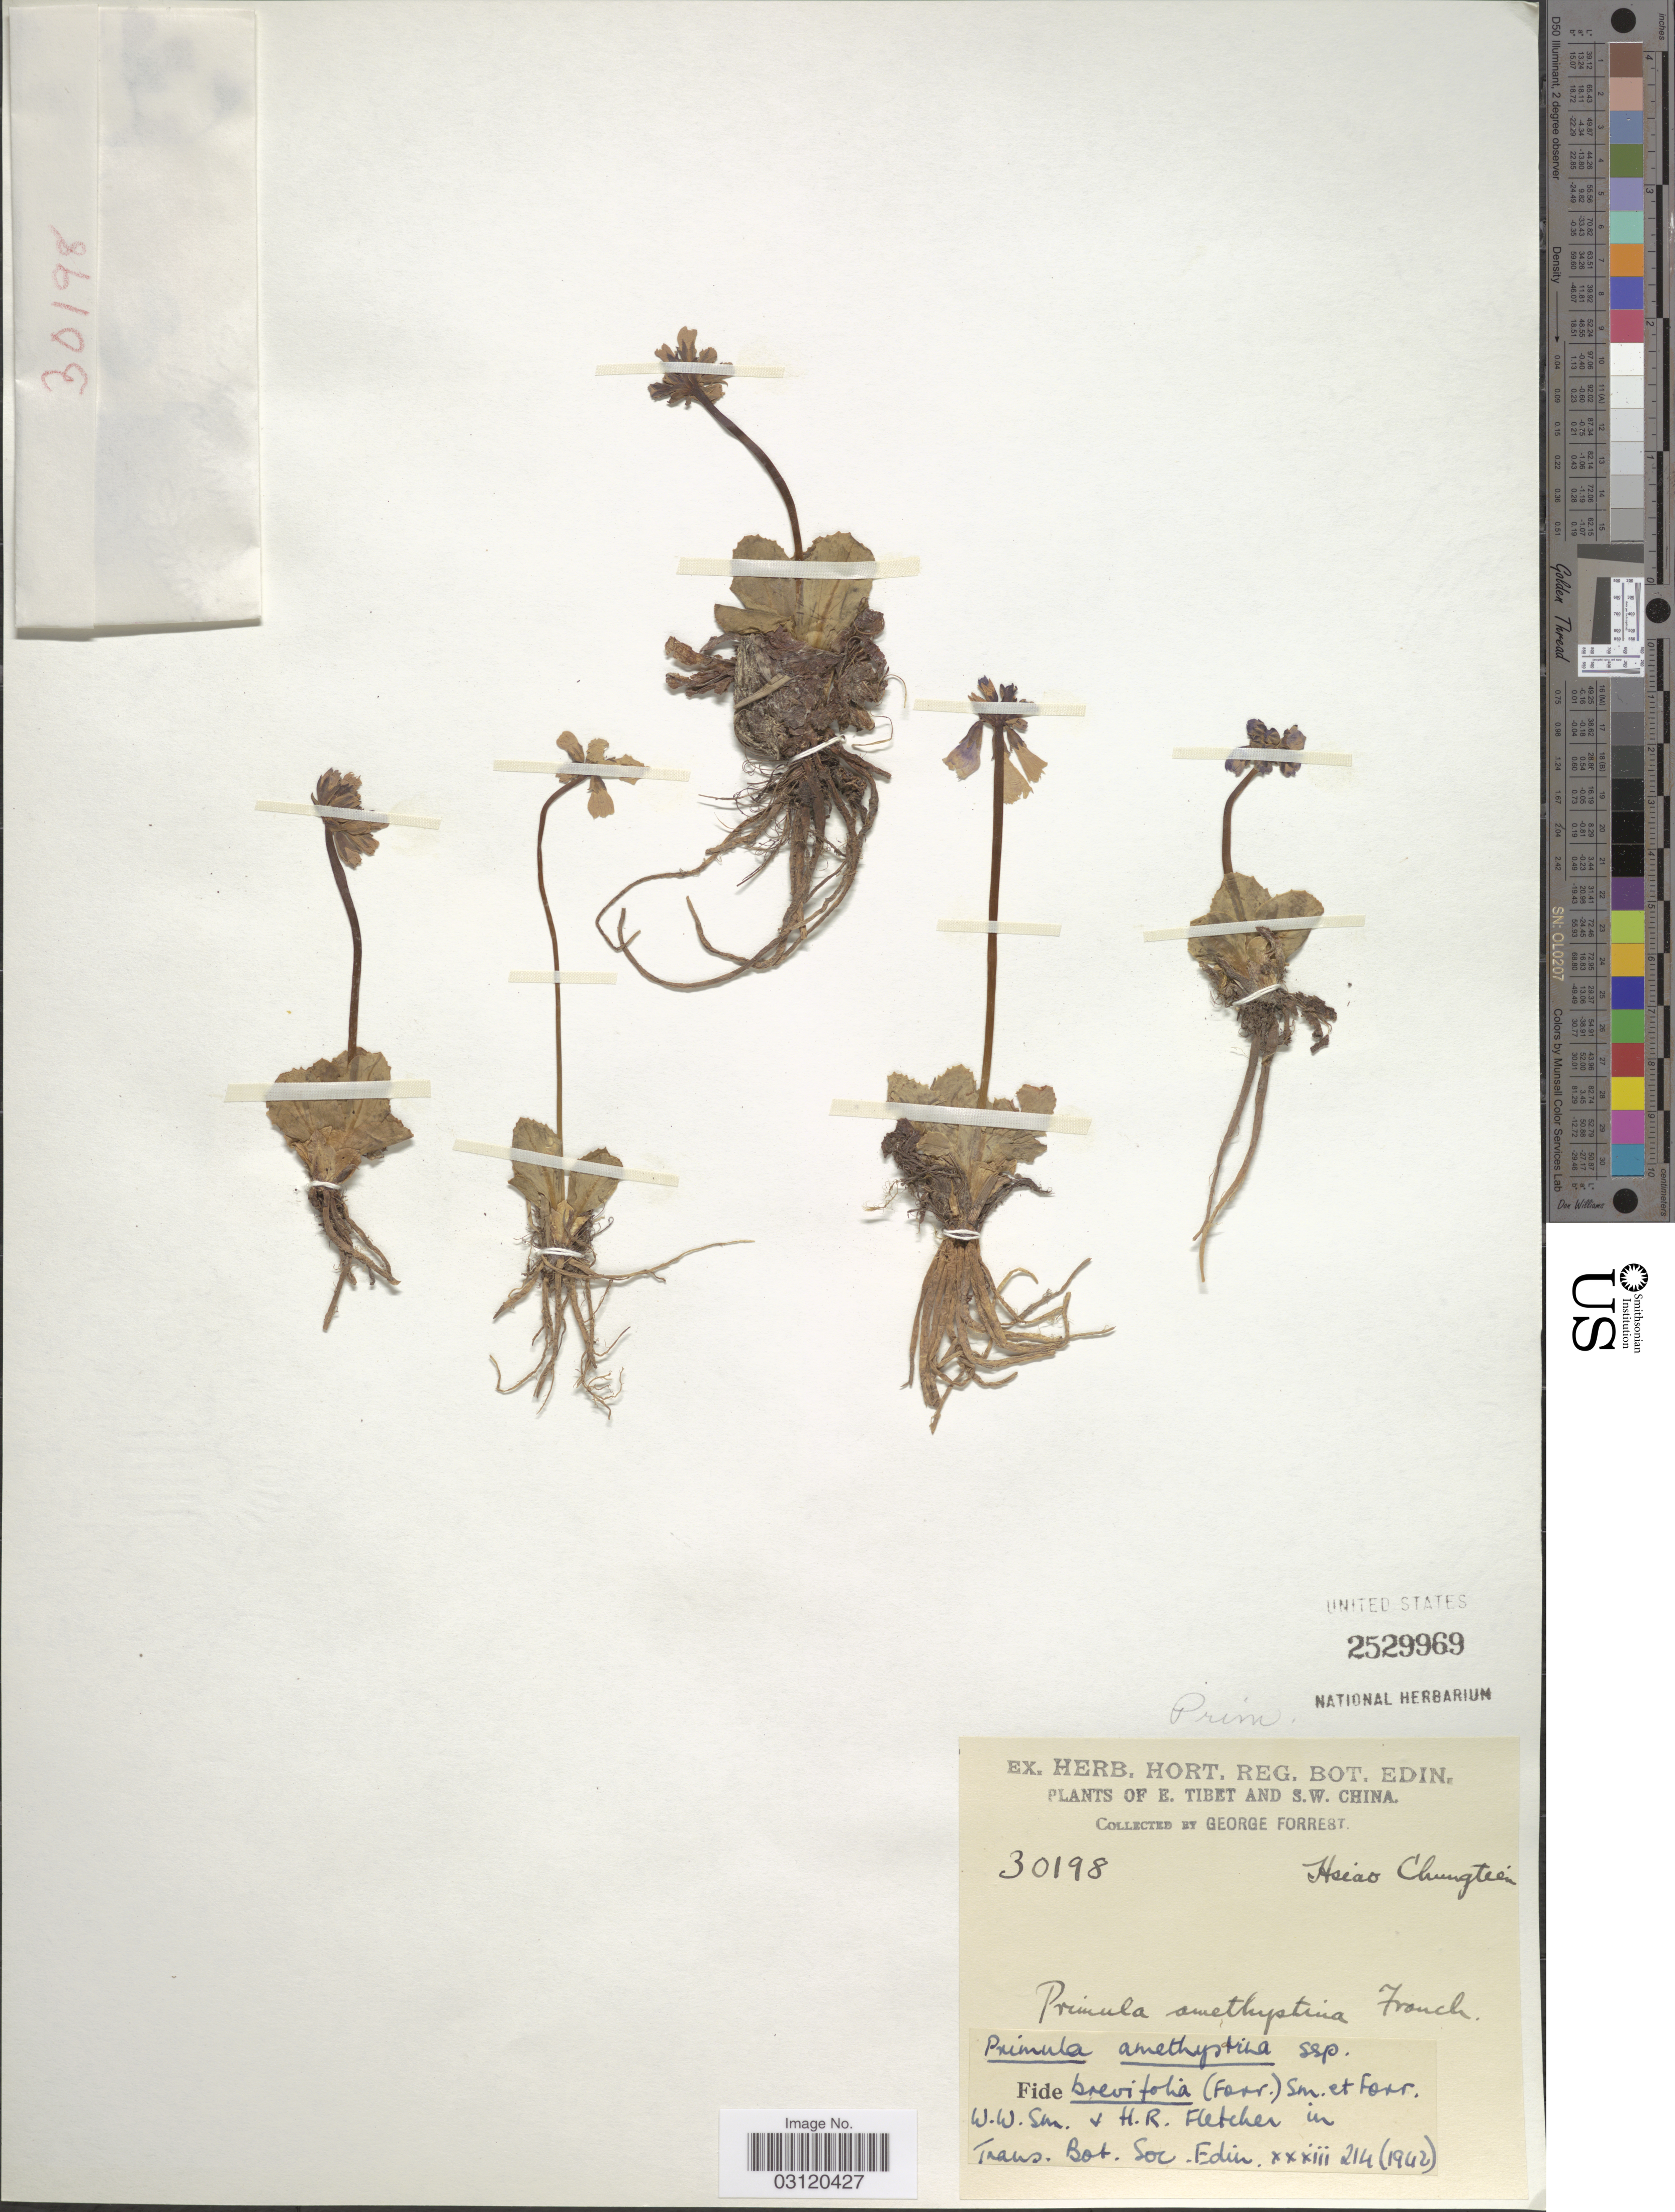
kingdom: Plantae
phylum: Tracheophyta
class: Magnoliopsida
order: Ericales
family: Primulaceae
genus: Primula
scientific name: Primula amethystina subsp. brevifolia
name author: (Forrest) W.W. Sm. & Forrest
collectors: G. Forrest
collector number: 30198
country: China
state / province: Xizang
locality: E. Tibet and S.W. China. Hsiao Chungtien.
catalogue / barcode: US 2529969